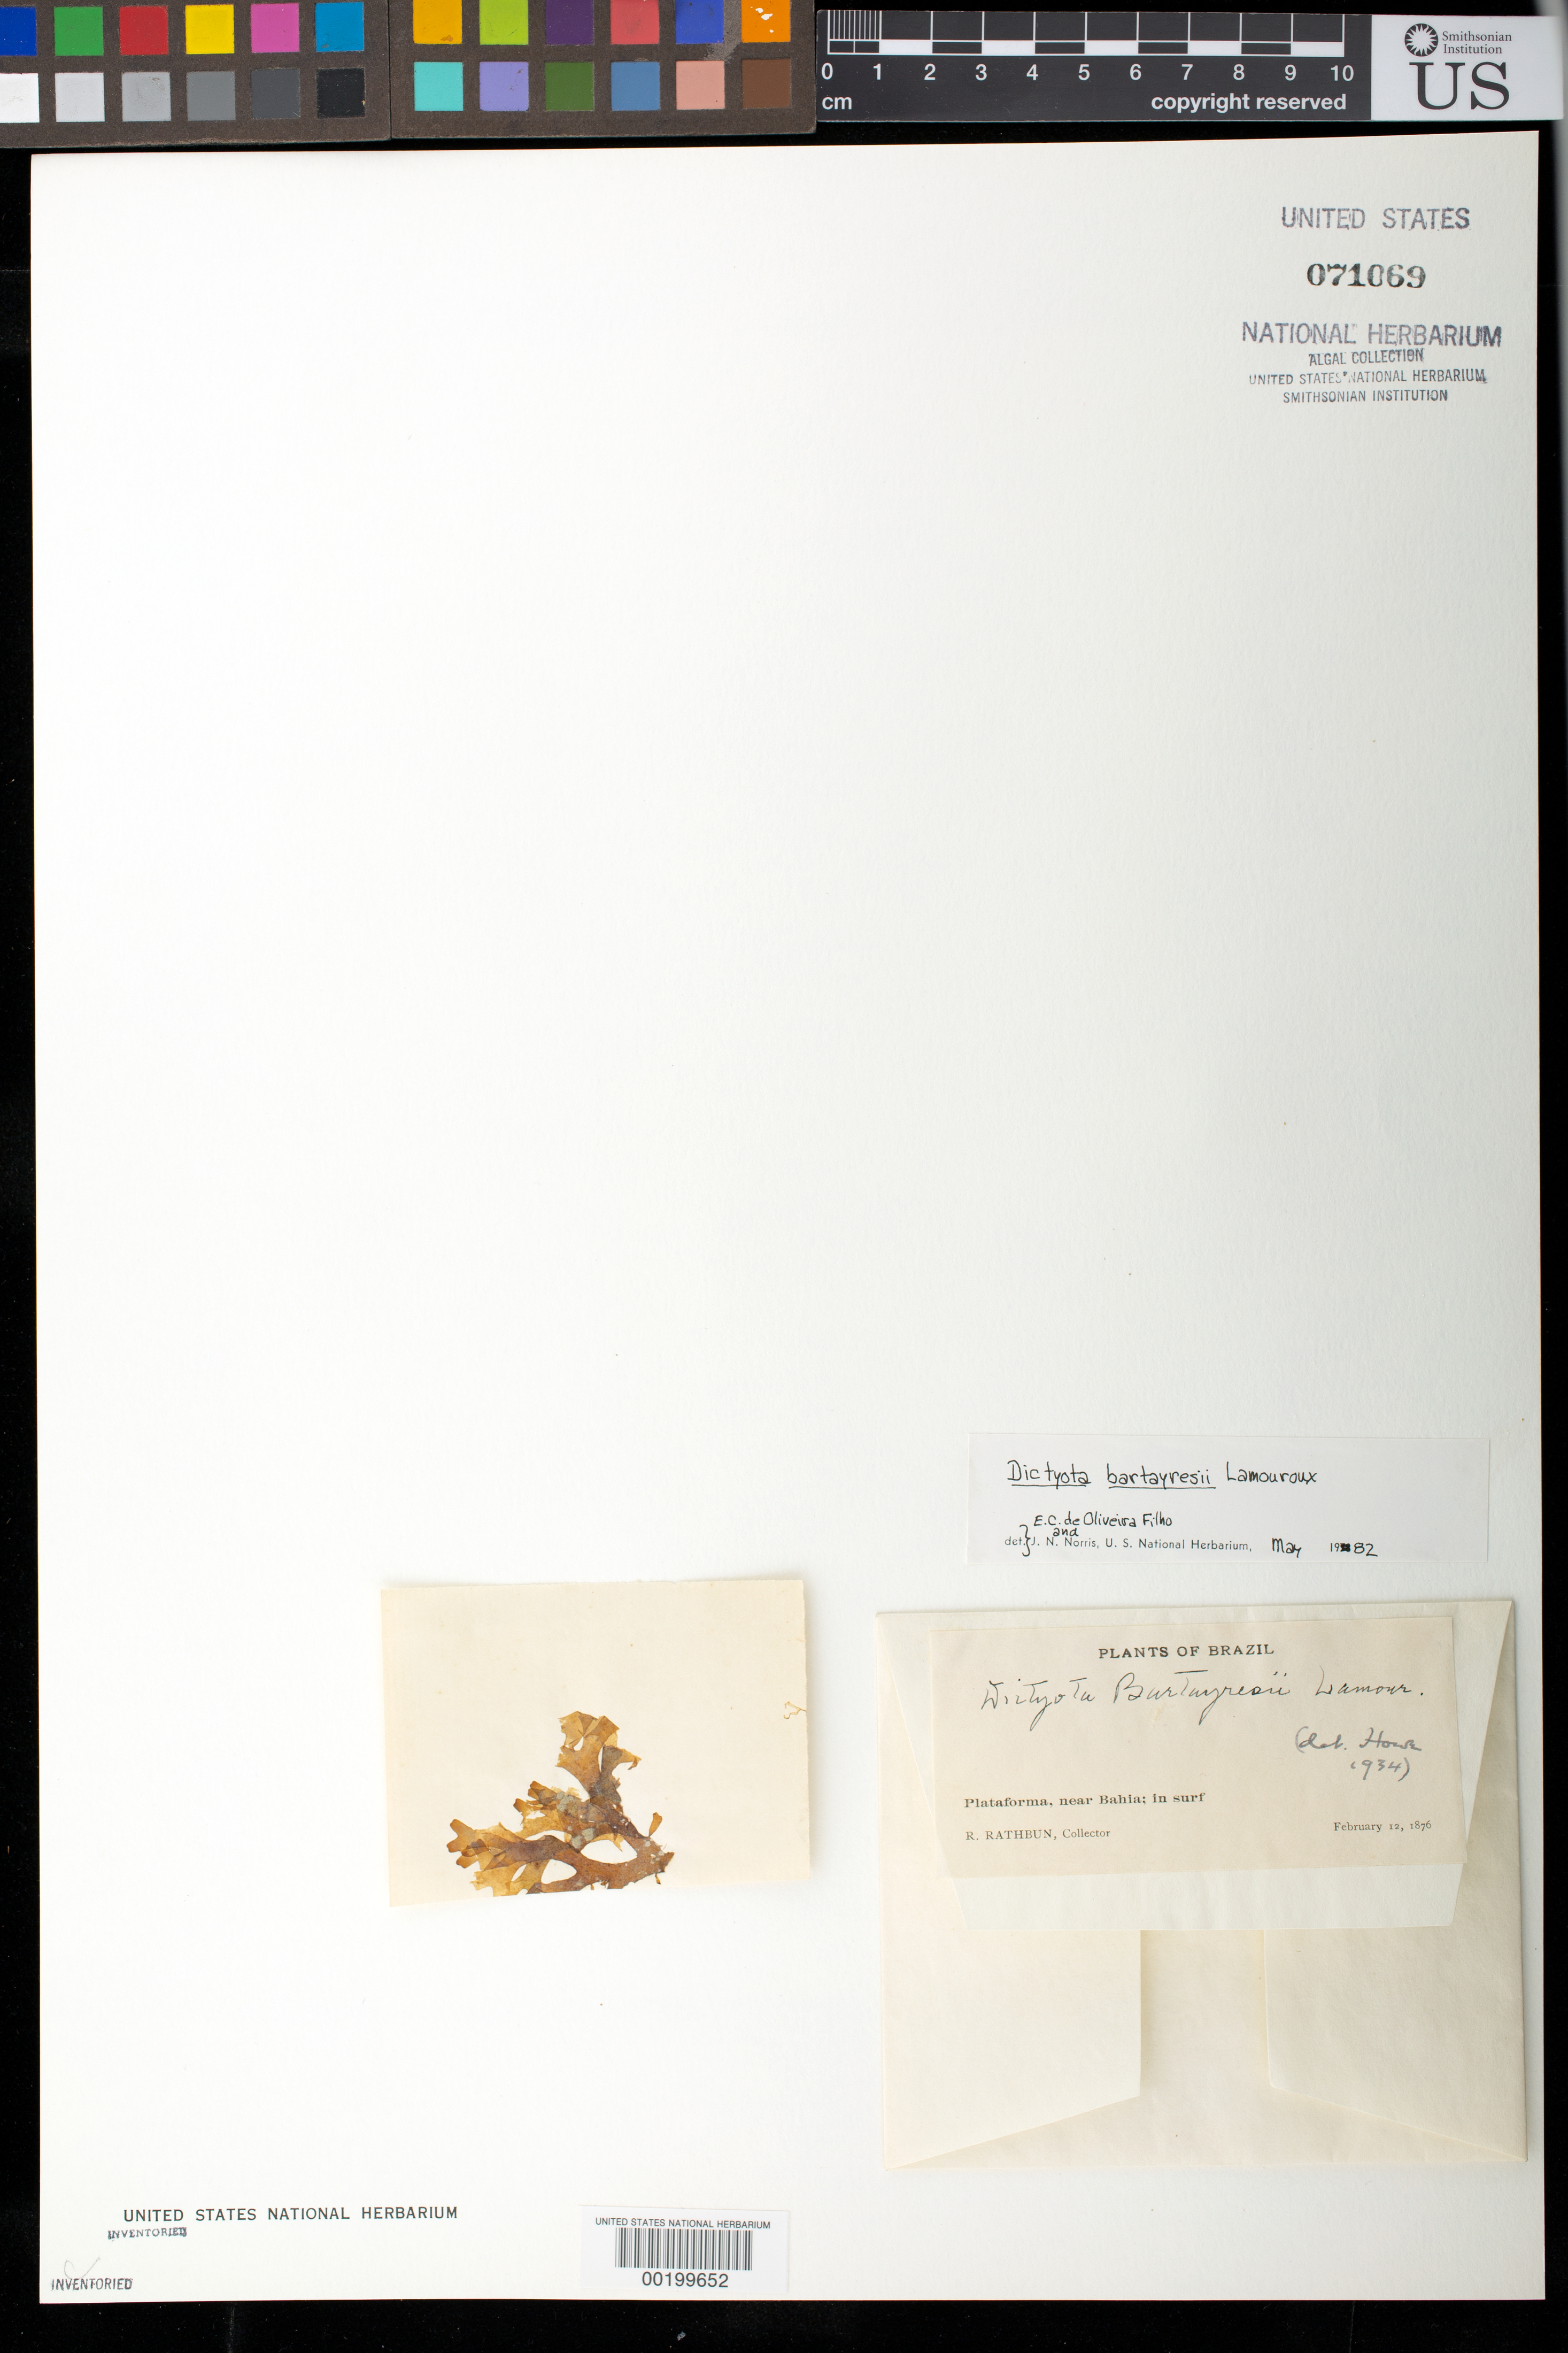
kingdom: Chromista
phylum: Ochrophyta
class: Phaeophyceae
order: Dictyotales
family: Dictyotaceae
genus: Dictyota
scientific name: Dictyota bartayresiana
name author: J.V.Lamouroux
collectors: R. Rathbun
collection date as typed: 12 Feb 1876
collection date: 1876-02-12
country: Brazil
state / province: Bahia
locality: Plataforma, near Salvador (Bahia)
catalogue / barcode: US 71069